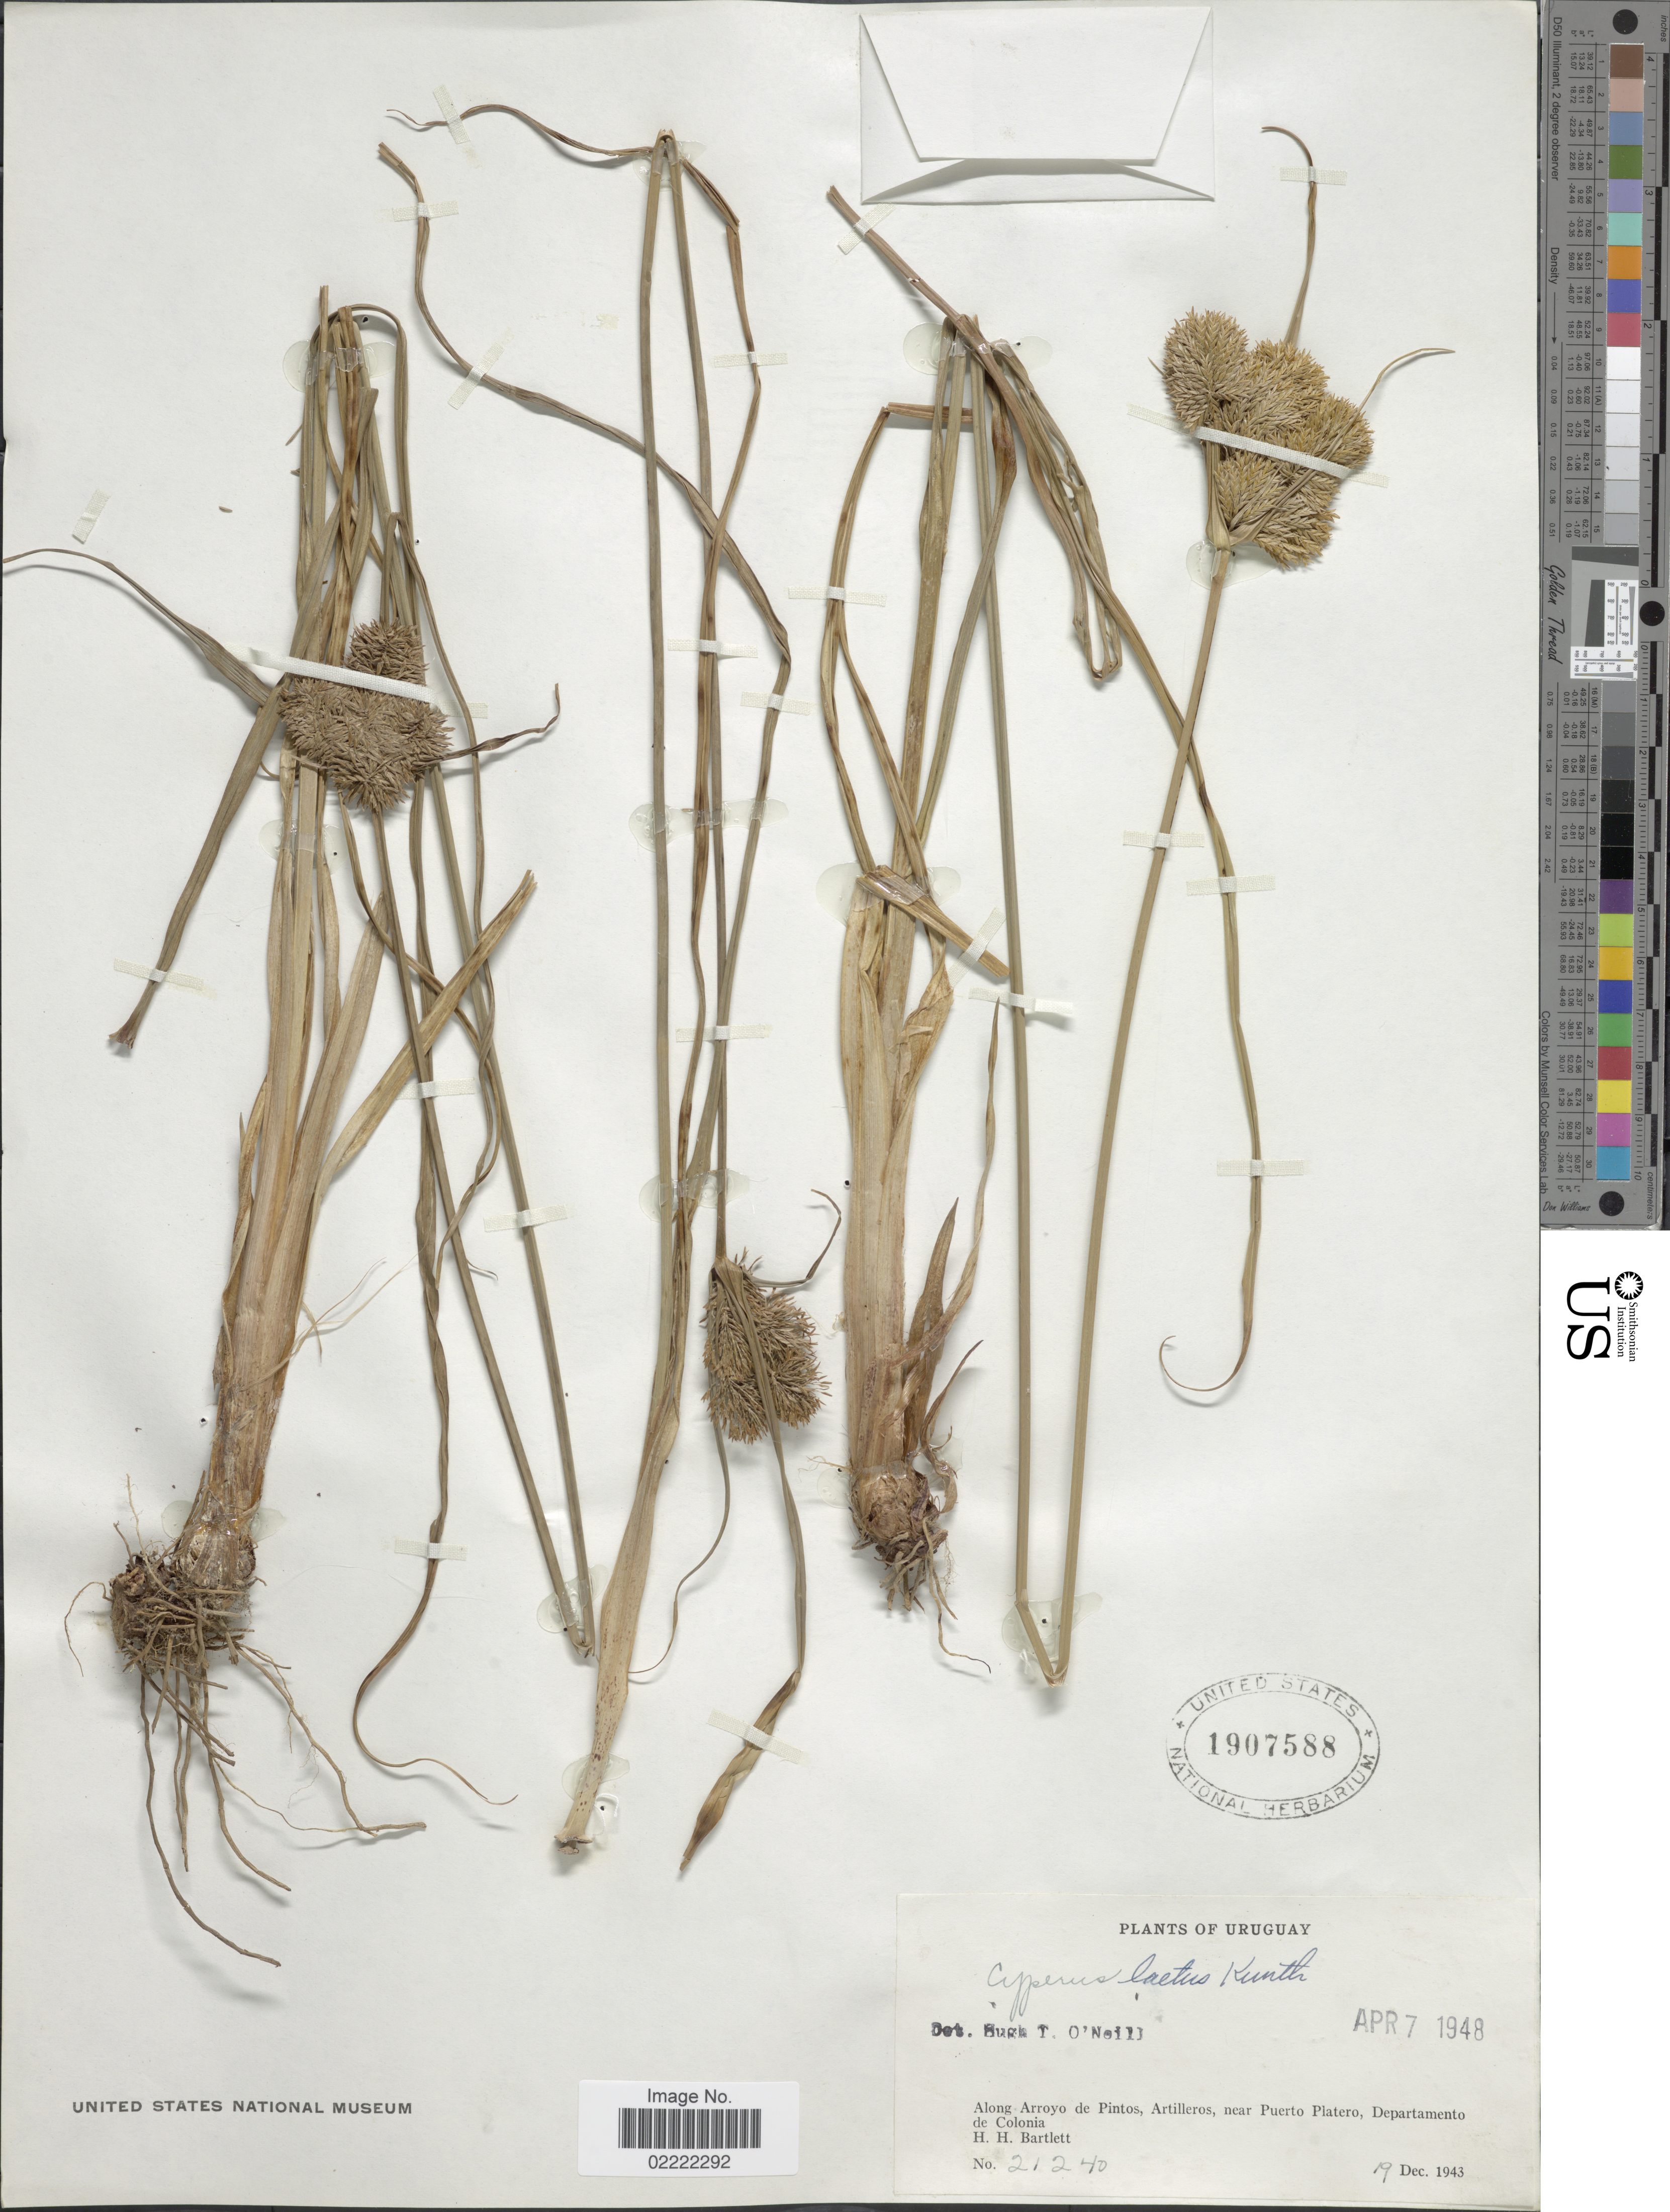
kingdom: Plantae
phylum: Tracheophyta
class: Liliopsida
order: Poales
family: Cyperaceae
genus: Cyperus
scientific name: Cyperus laetus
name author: J. Presl & C. Presl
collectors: H. H. Bartlett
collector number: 21240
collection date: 1943-12-19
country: Uruguay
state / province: Colonia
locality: Along Arooyo de Pintos, Artilleros, near Puerto Platero, Departamento de Colonia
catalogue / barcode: US 1907588